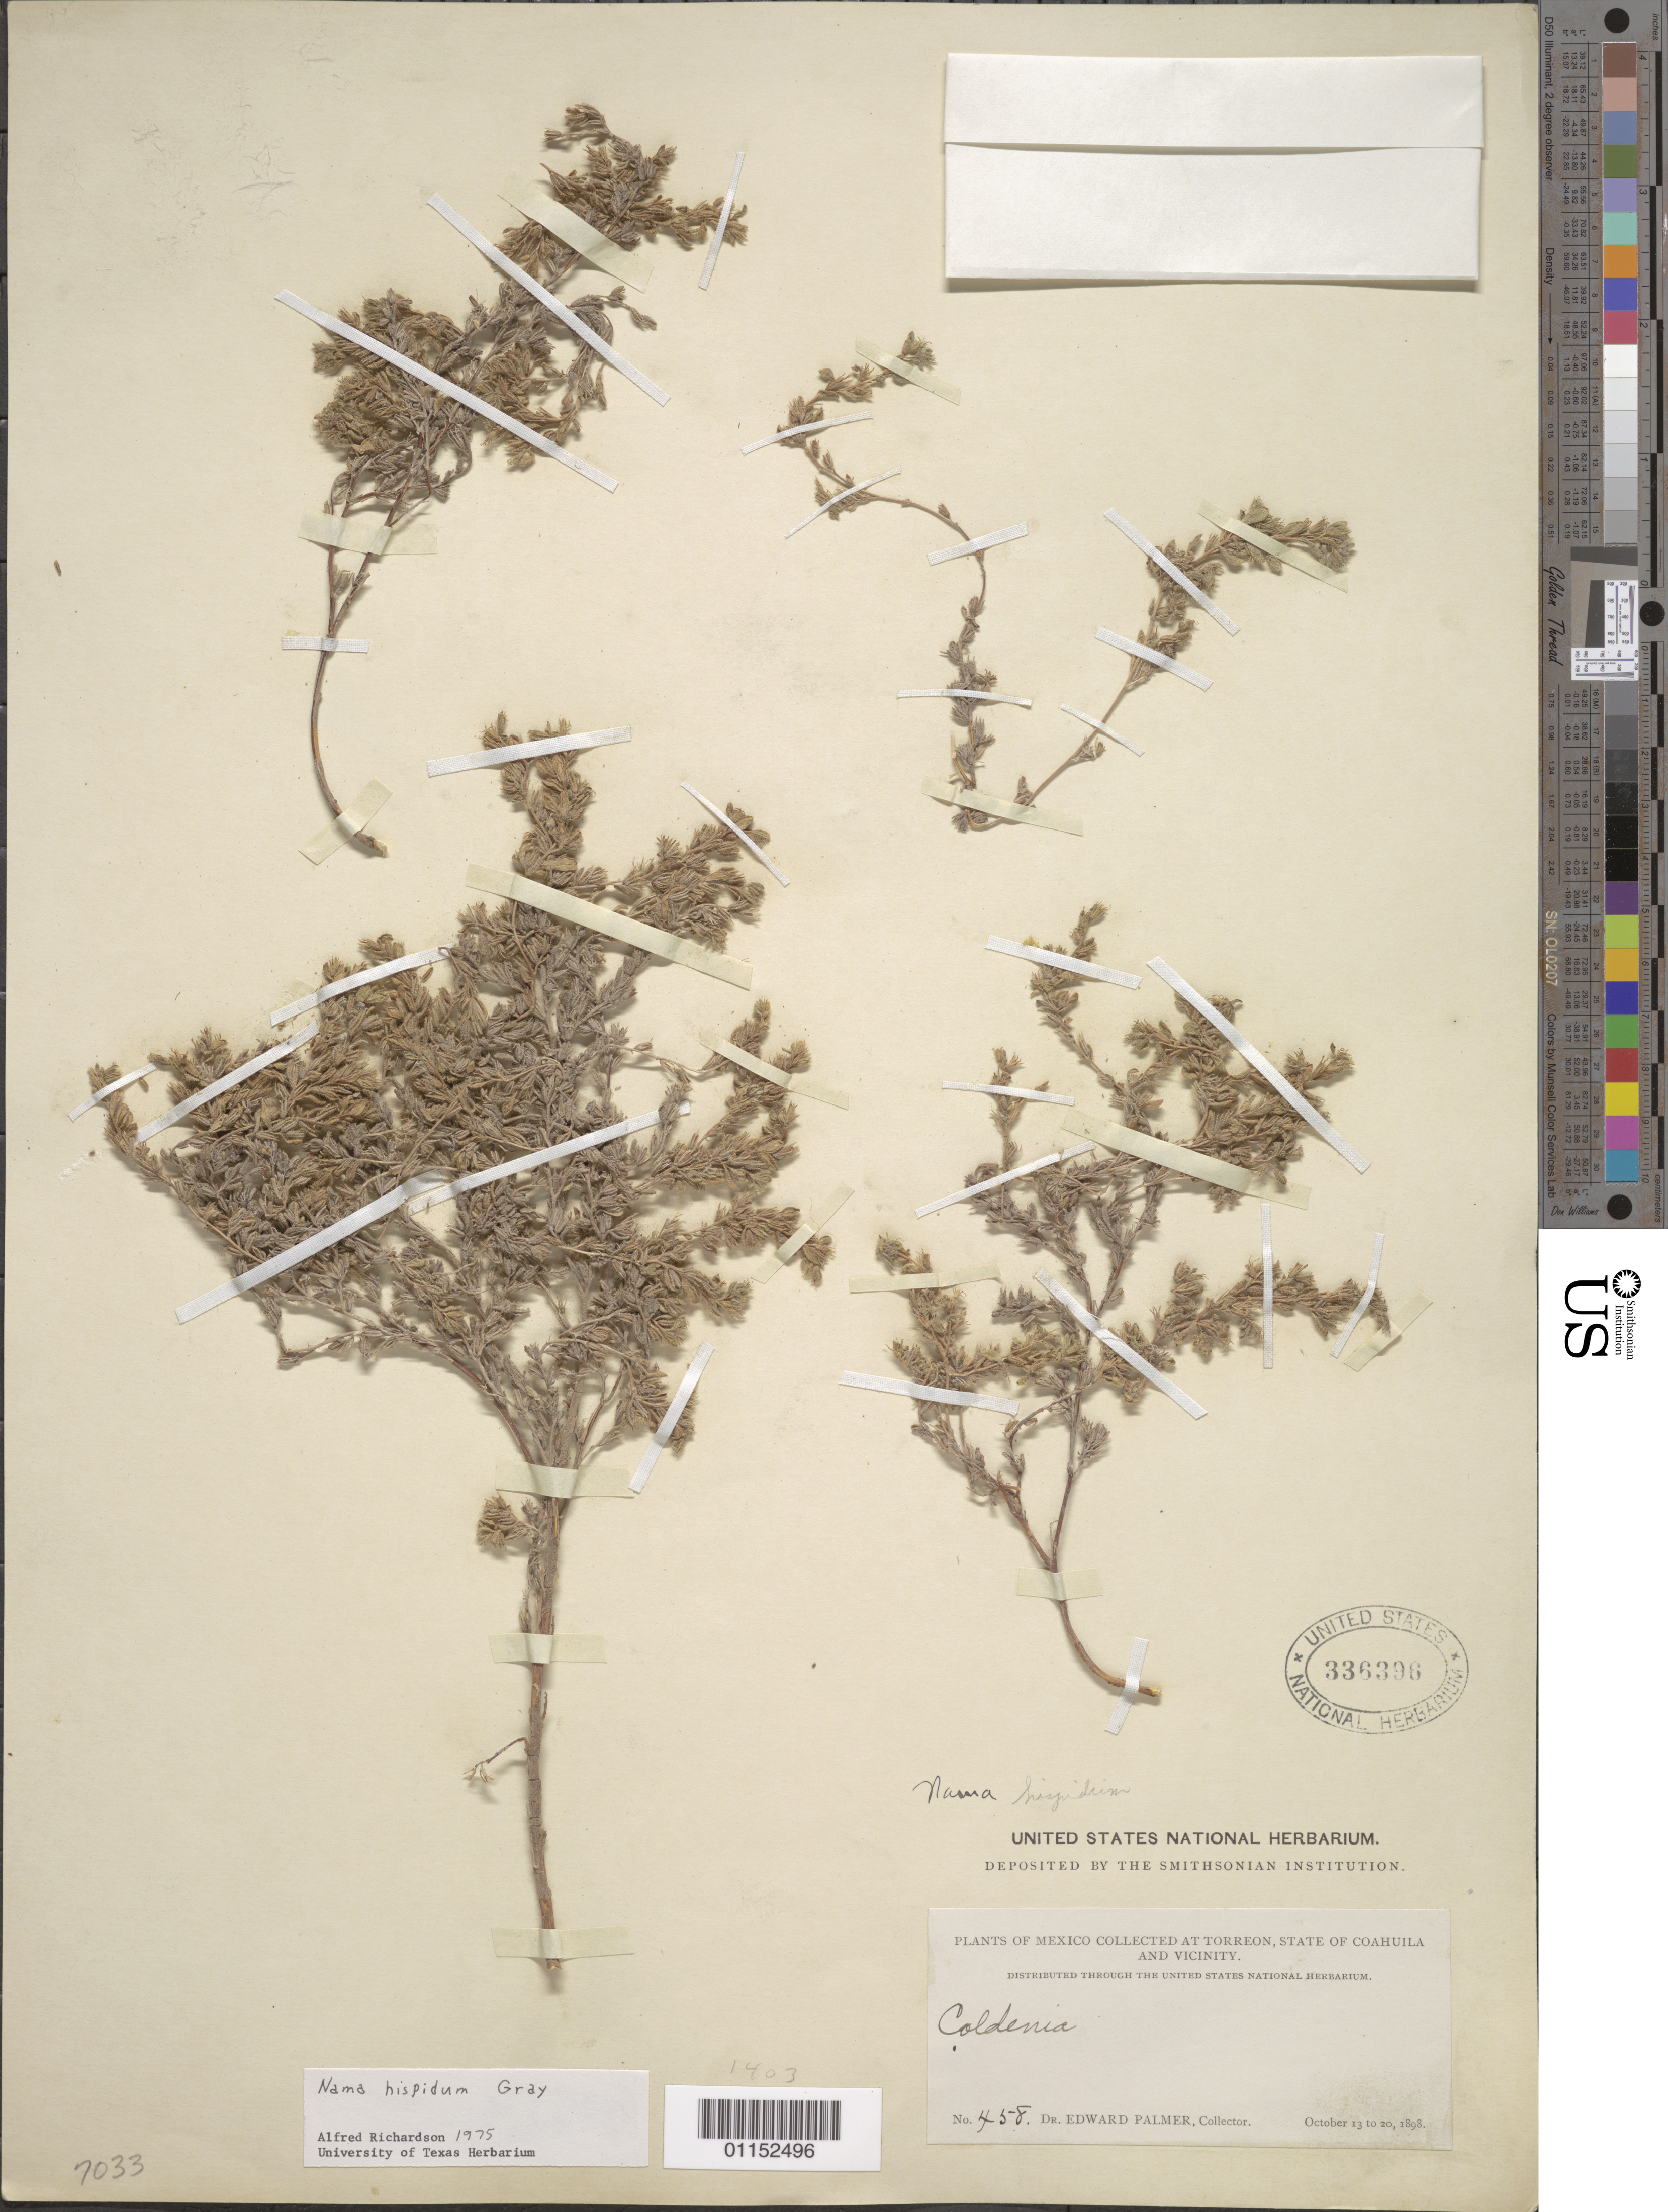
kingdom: Plantae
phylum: Tracheophyta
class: Magnoliopsida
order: Boraginales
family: Namaceae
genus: Nama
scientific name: Nama hispida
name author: A. Gray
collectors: E. Palmer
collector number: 458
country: Mexico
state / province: Coahuila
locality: Torreon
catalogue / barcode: US 336396